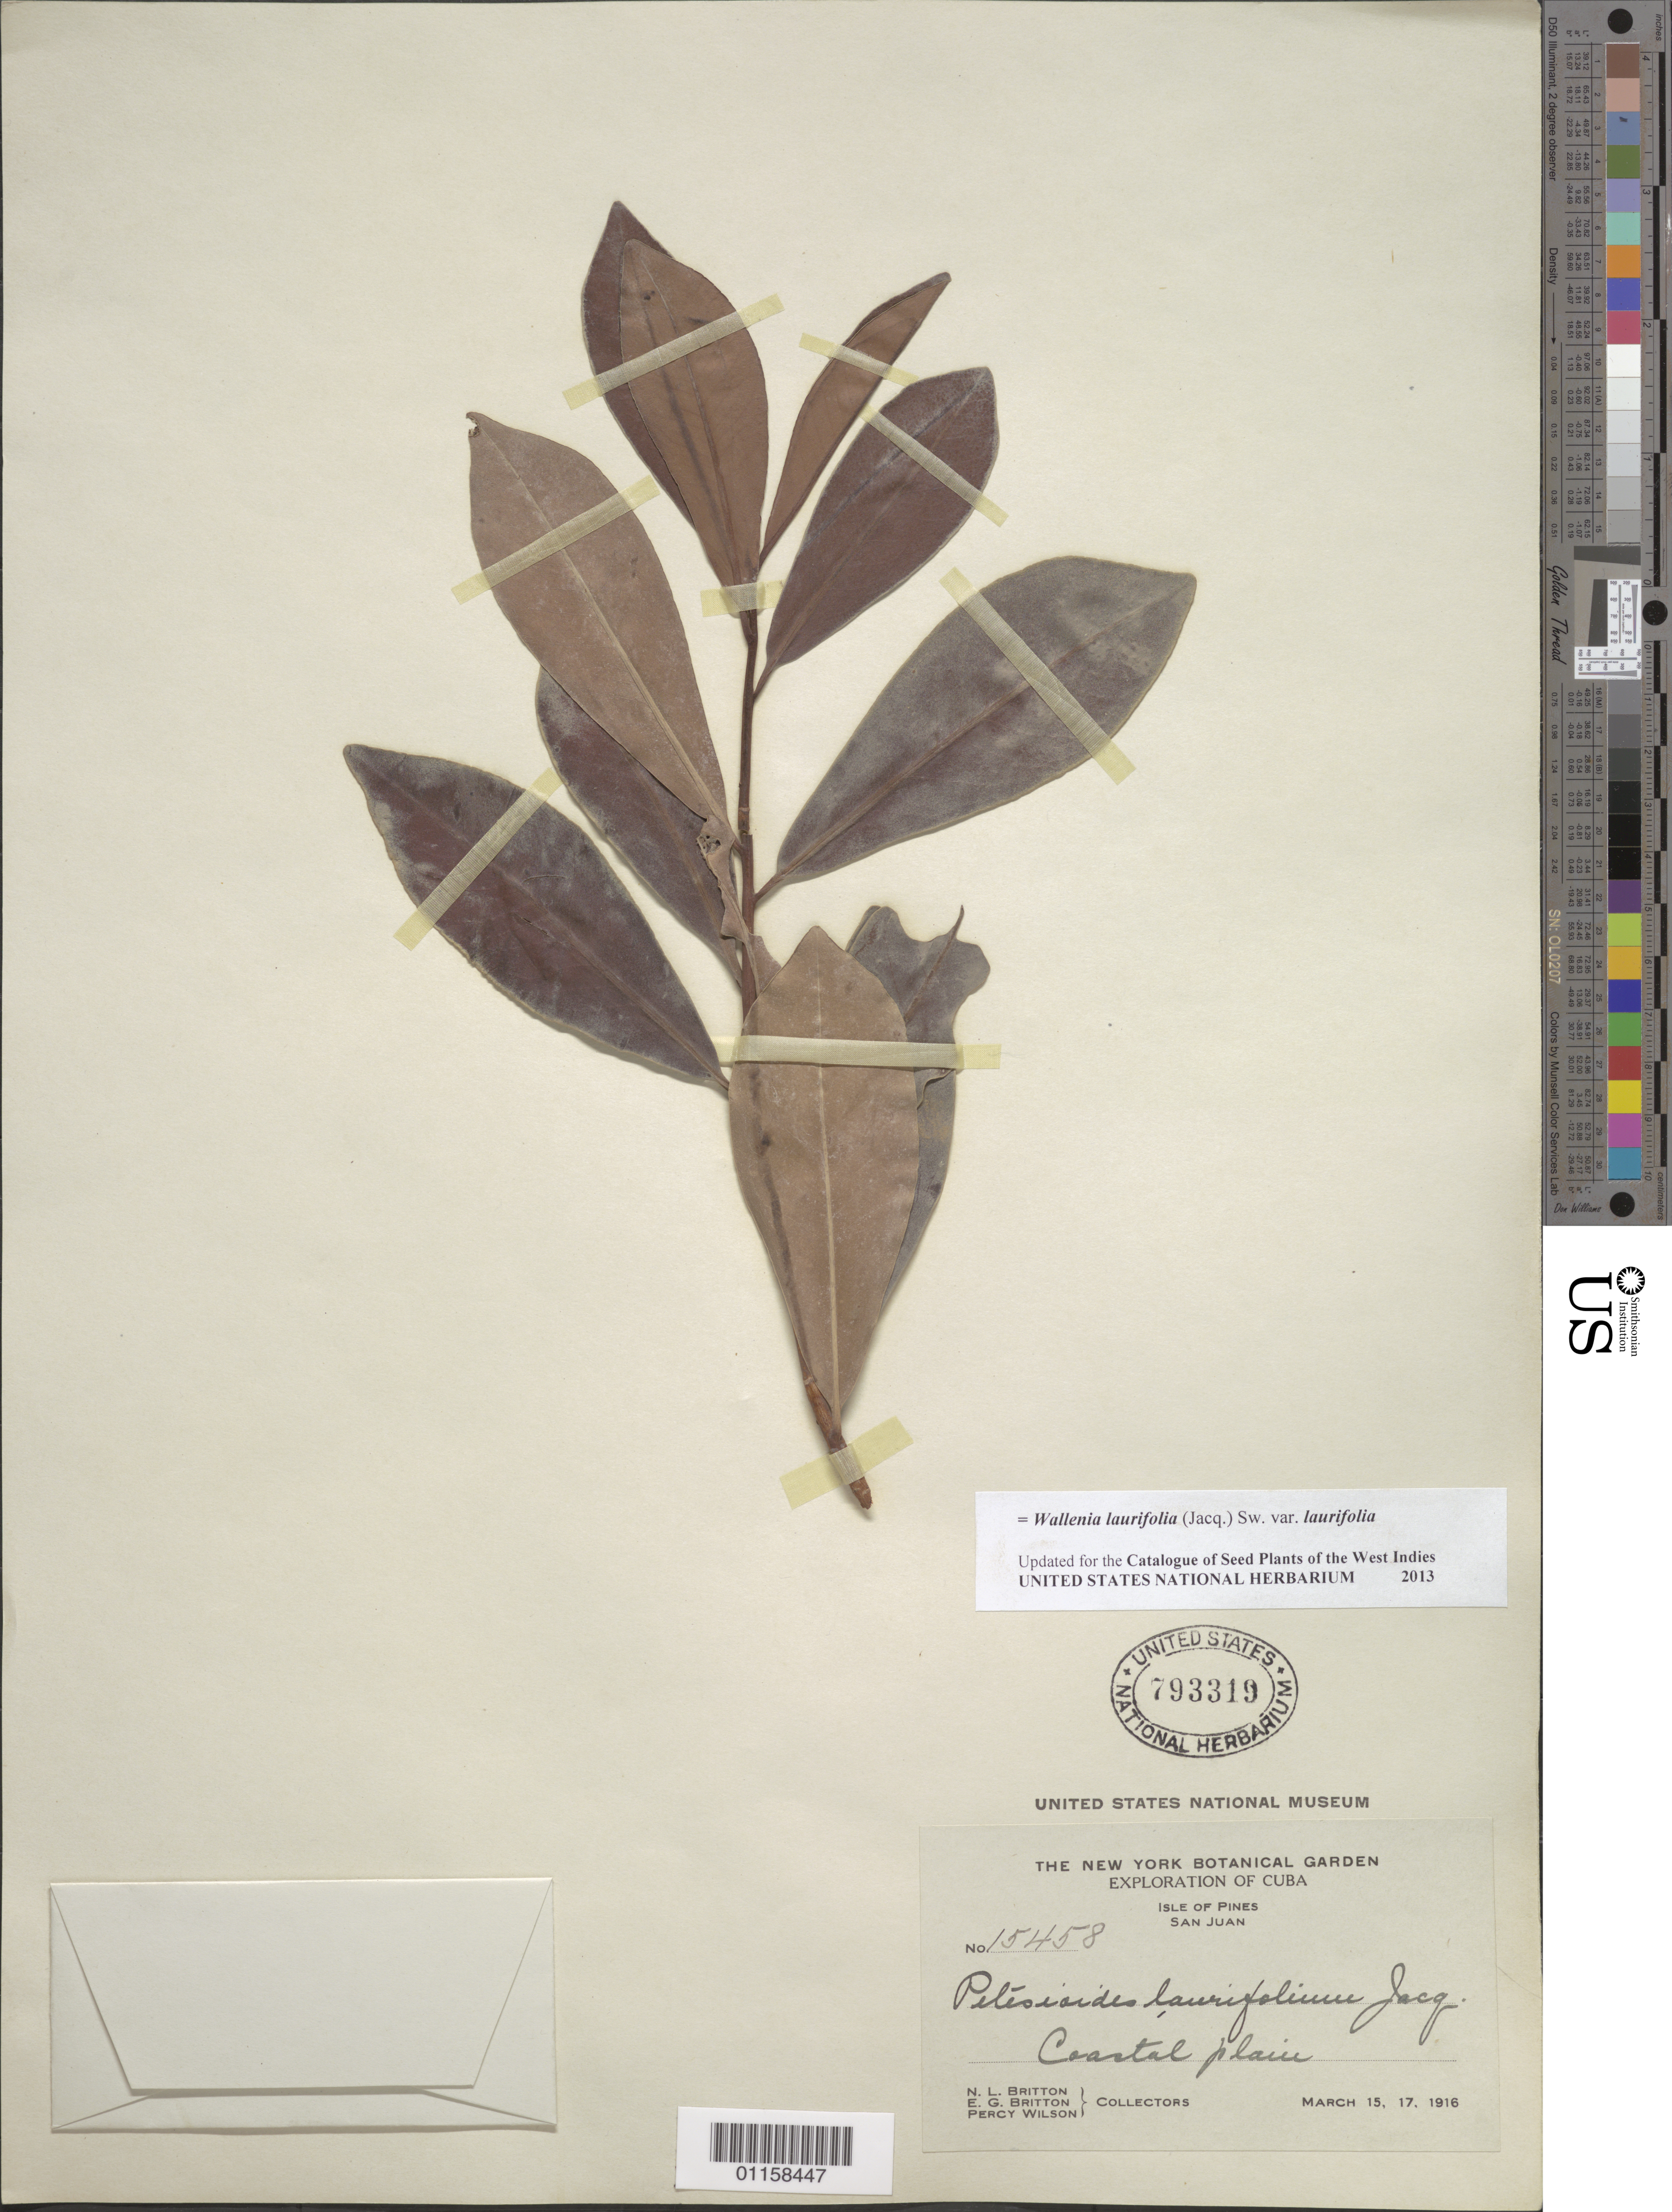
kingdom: Plantae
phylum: Tracheophyta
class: Magnoliopsida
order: Ericales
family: Primulaceae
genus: Wallenia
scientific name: Wallenia laurifolia var. laurifolia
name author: (Jacq.) Sw.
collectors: N. Britton, E. G. Britton & P. Wilson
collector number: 15458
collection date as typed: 15 Mar 1916 and 17 Mar 1916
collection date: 1916-03-15,1916-03-17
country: Cuba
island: Isla de la Juventud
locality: Isle of Pines, San Juan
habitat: Coastal plain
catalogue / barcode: US 793319